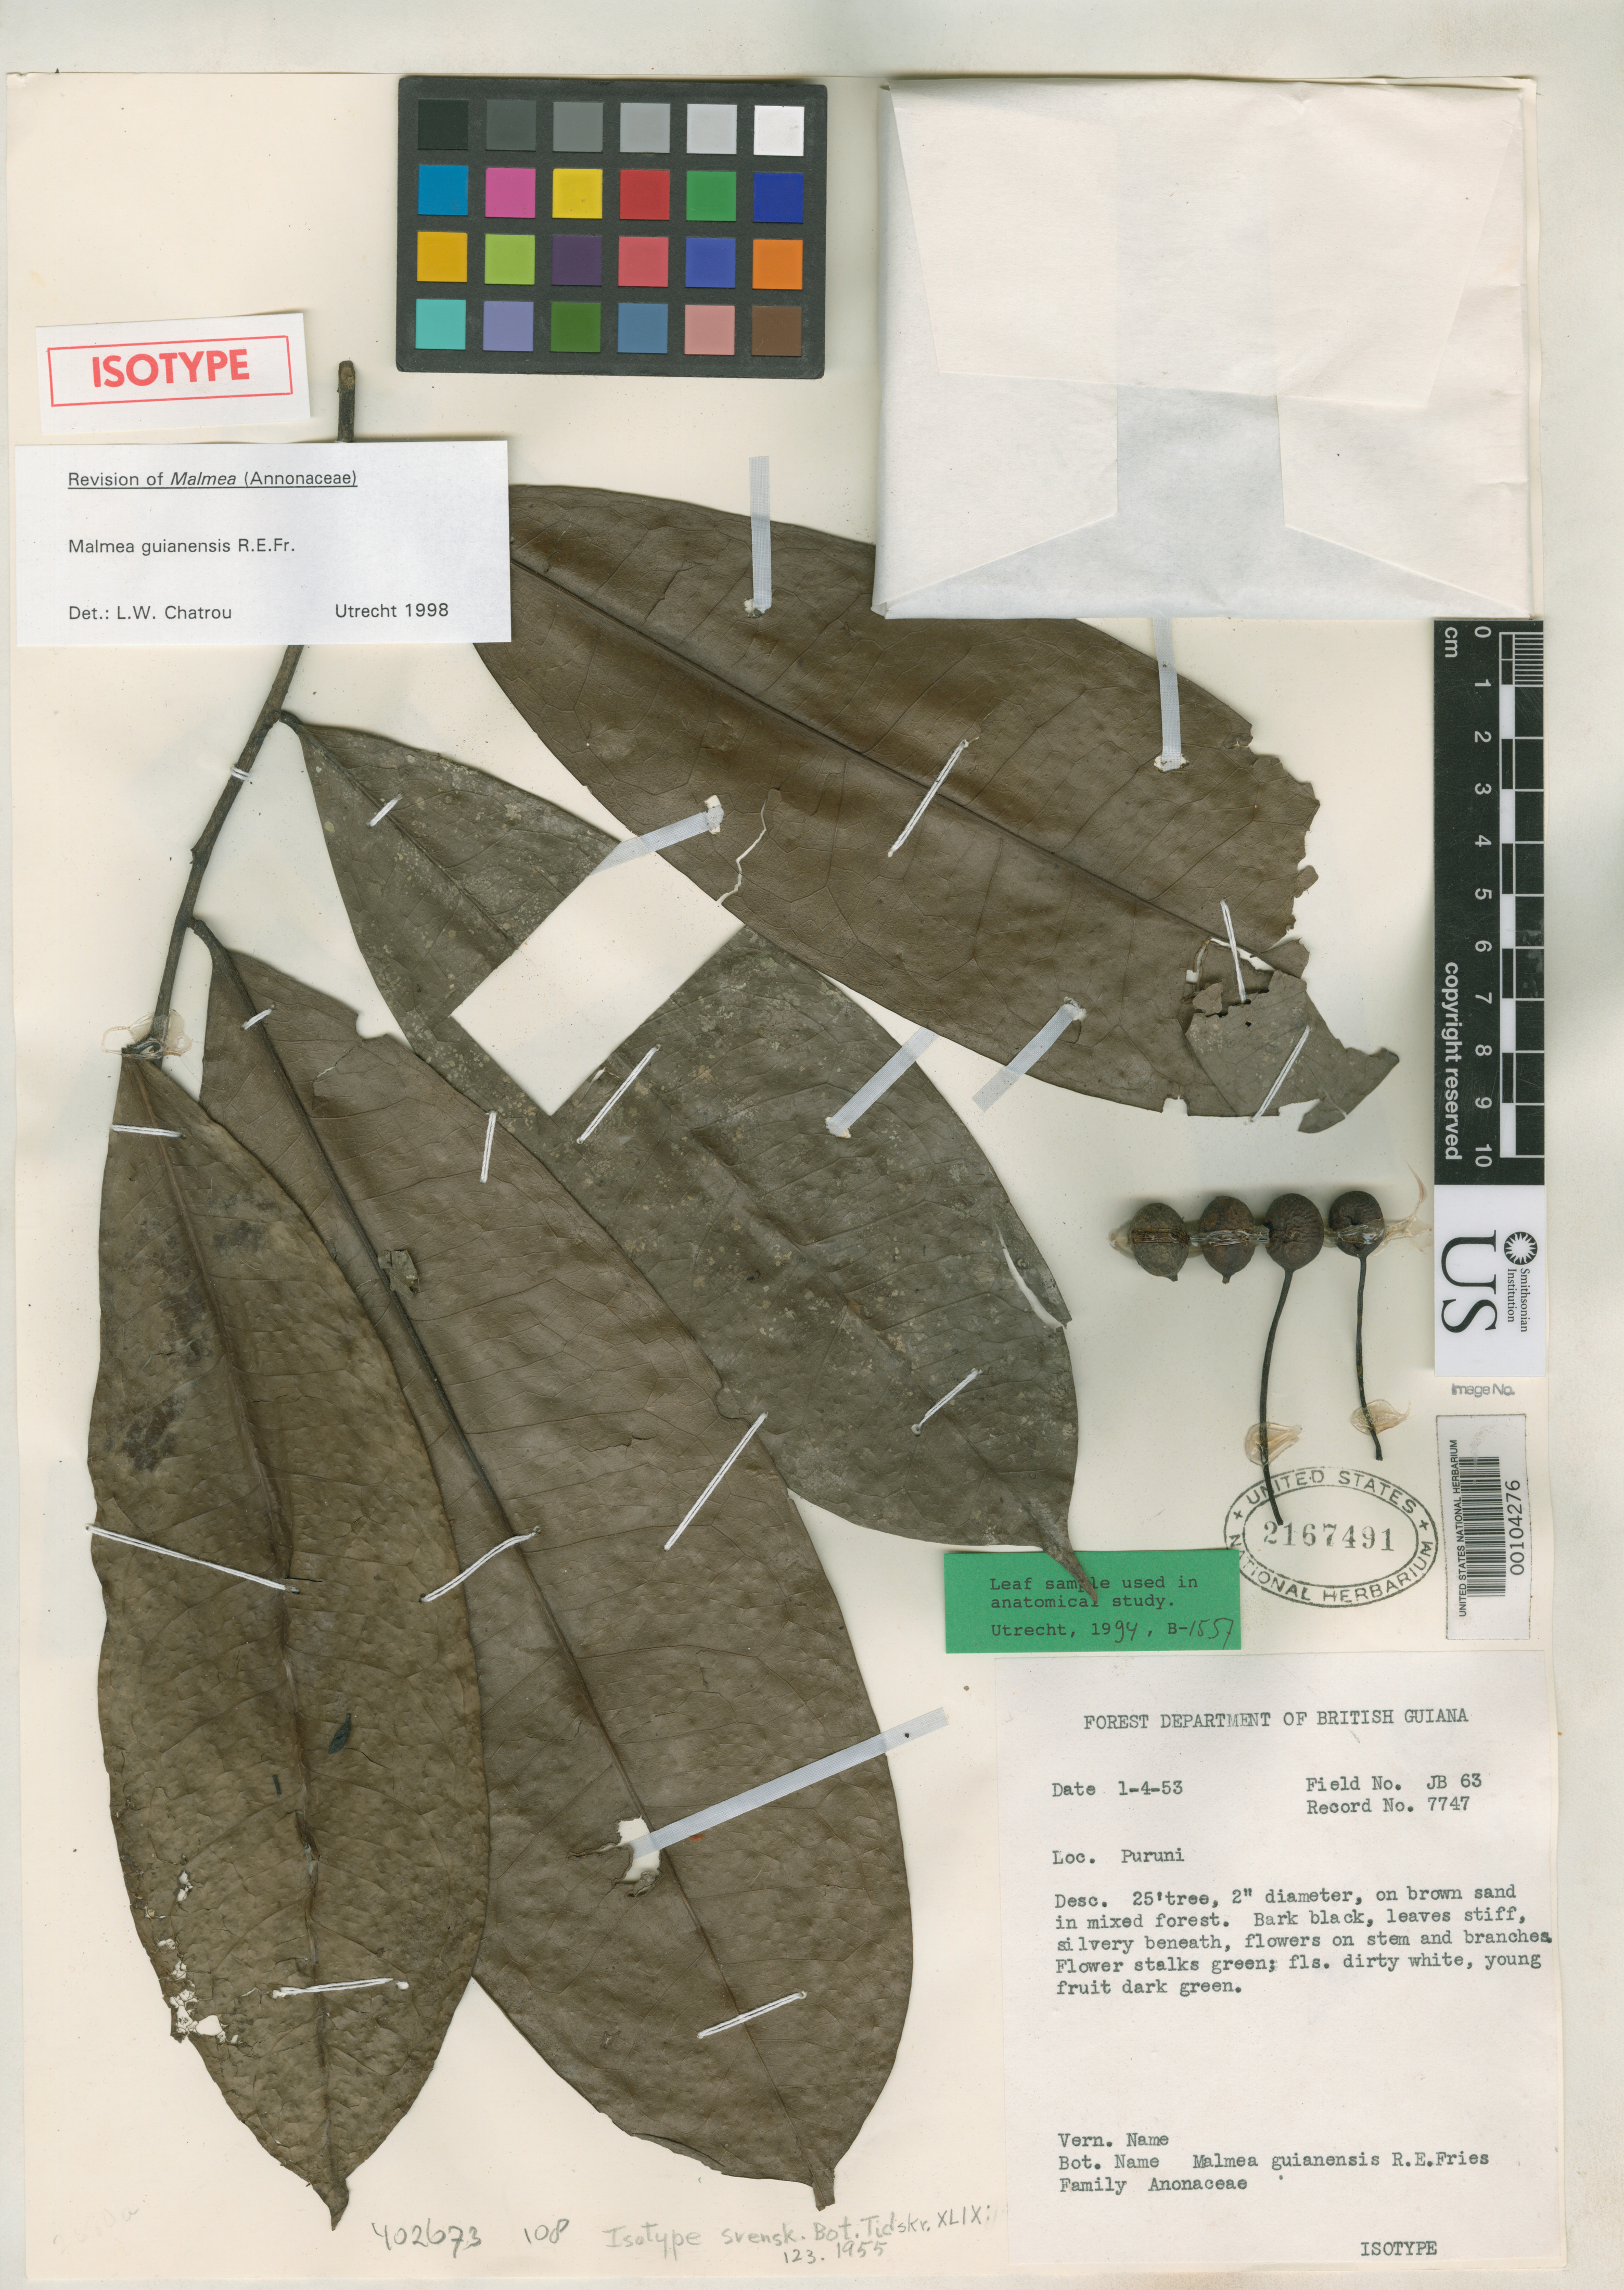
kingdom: Plantae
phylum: Tracheophyta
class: Magnoliopsida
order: Magnoliales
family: Annonaceae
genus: Malmea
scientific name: Malmea guianensis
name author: R.E. Fr.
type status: Isotype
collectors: Forest Dept.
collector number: JB 63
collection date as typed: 04 Jan 1953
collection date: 1953-01-04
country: Guyana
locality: Puruni.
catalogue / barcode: US 2167491